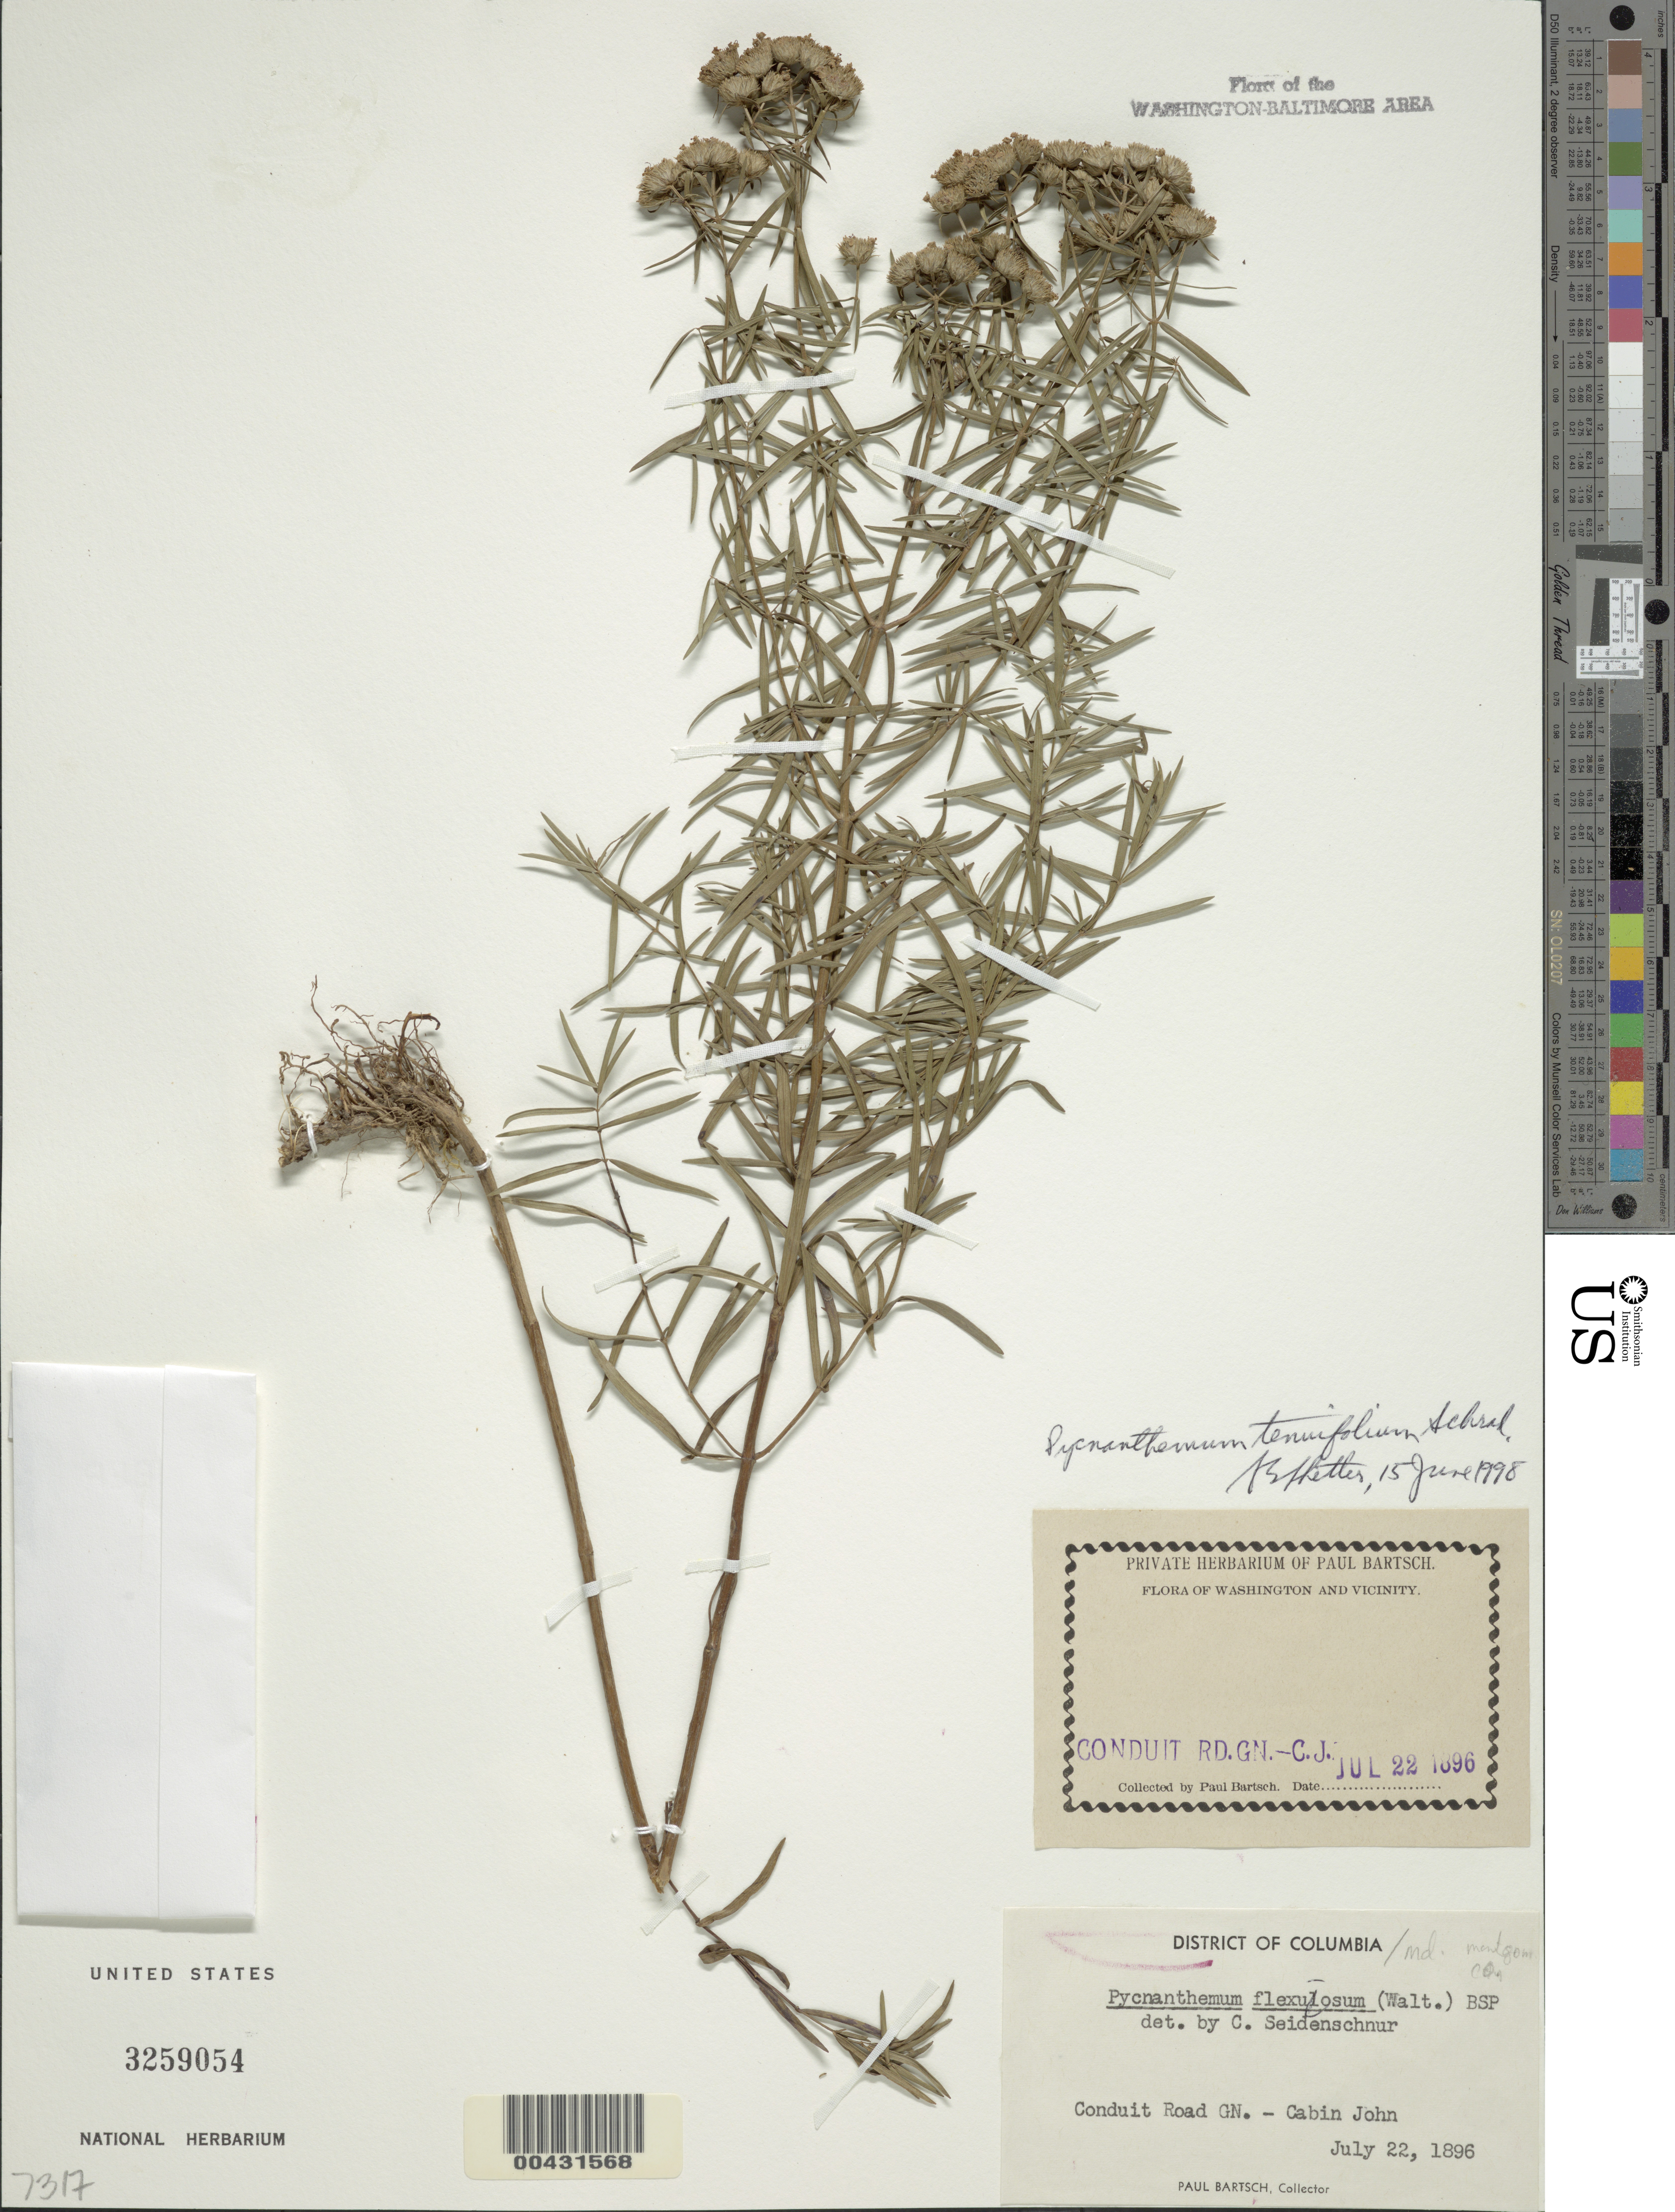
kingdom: Plantae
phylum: Tracheophyta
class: Magnoliopsida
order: Lamiales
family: Lamiaceae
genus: Pycnanthemum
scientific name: Pycnanthemum flexuosum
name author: (Walter) Britton, Stearns & Poggenb.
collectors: P. Bartsch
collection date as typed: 22 Jul 1896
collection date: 1896-07-22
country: United States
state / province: Maryland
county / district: Montgomery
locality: Conduit Road Gn. - Cabin John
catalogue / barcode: US 3259054